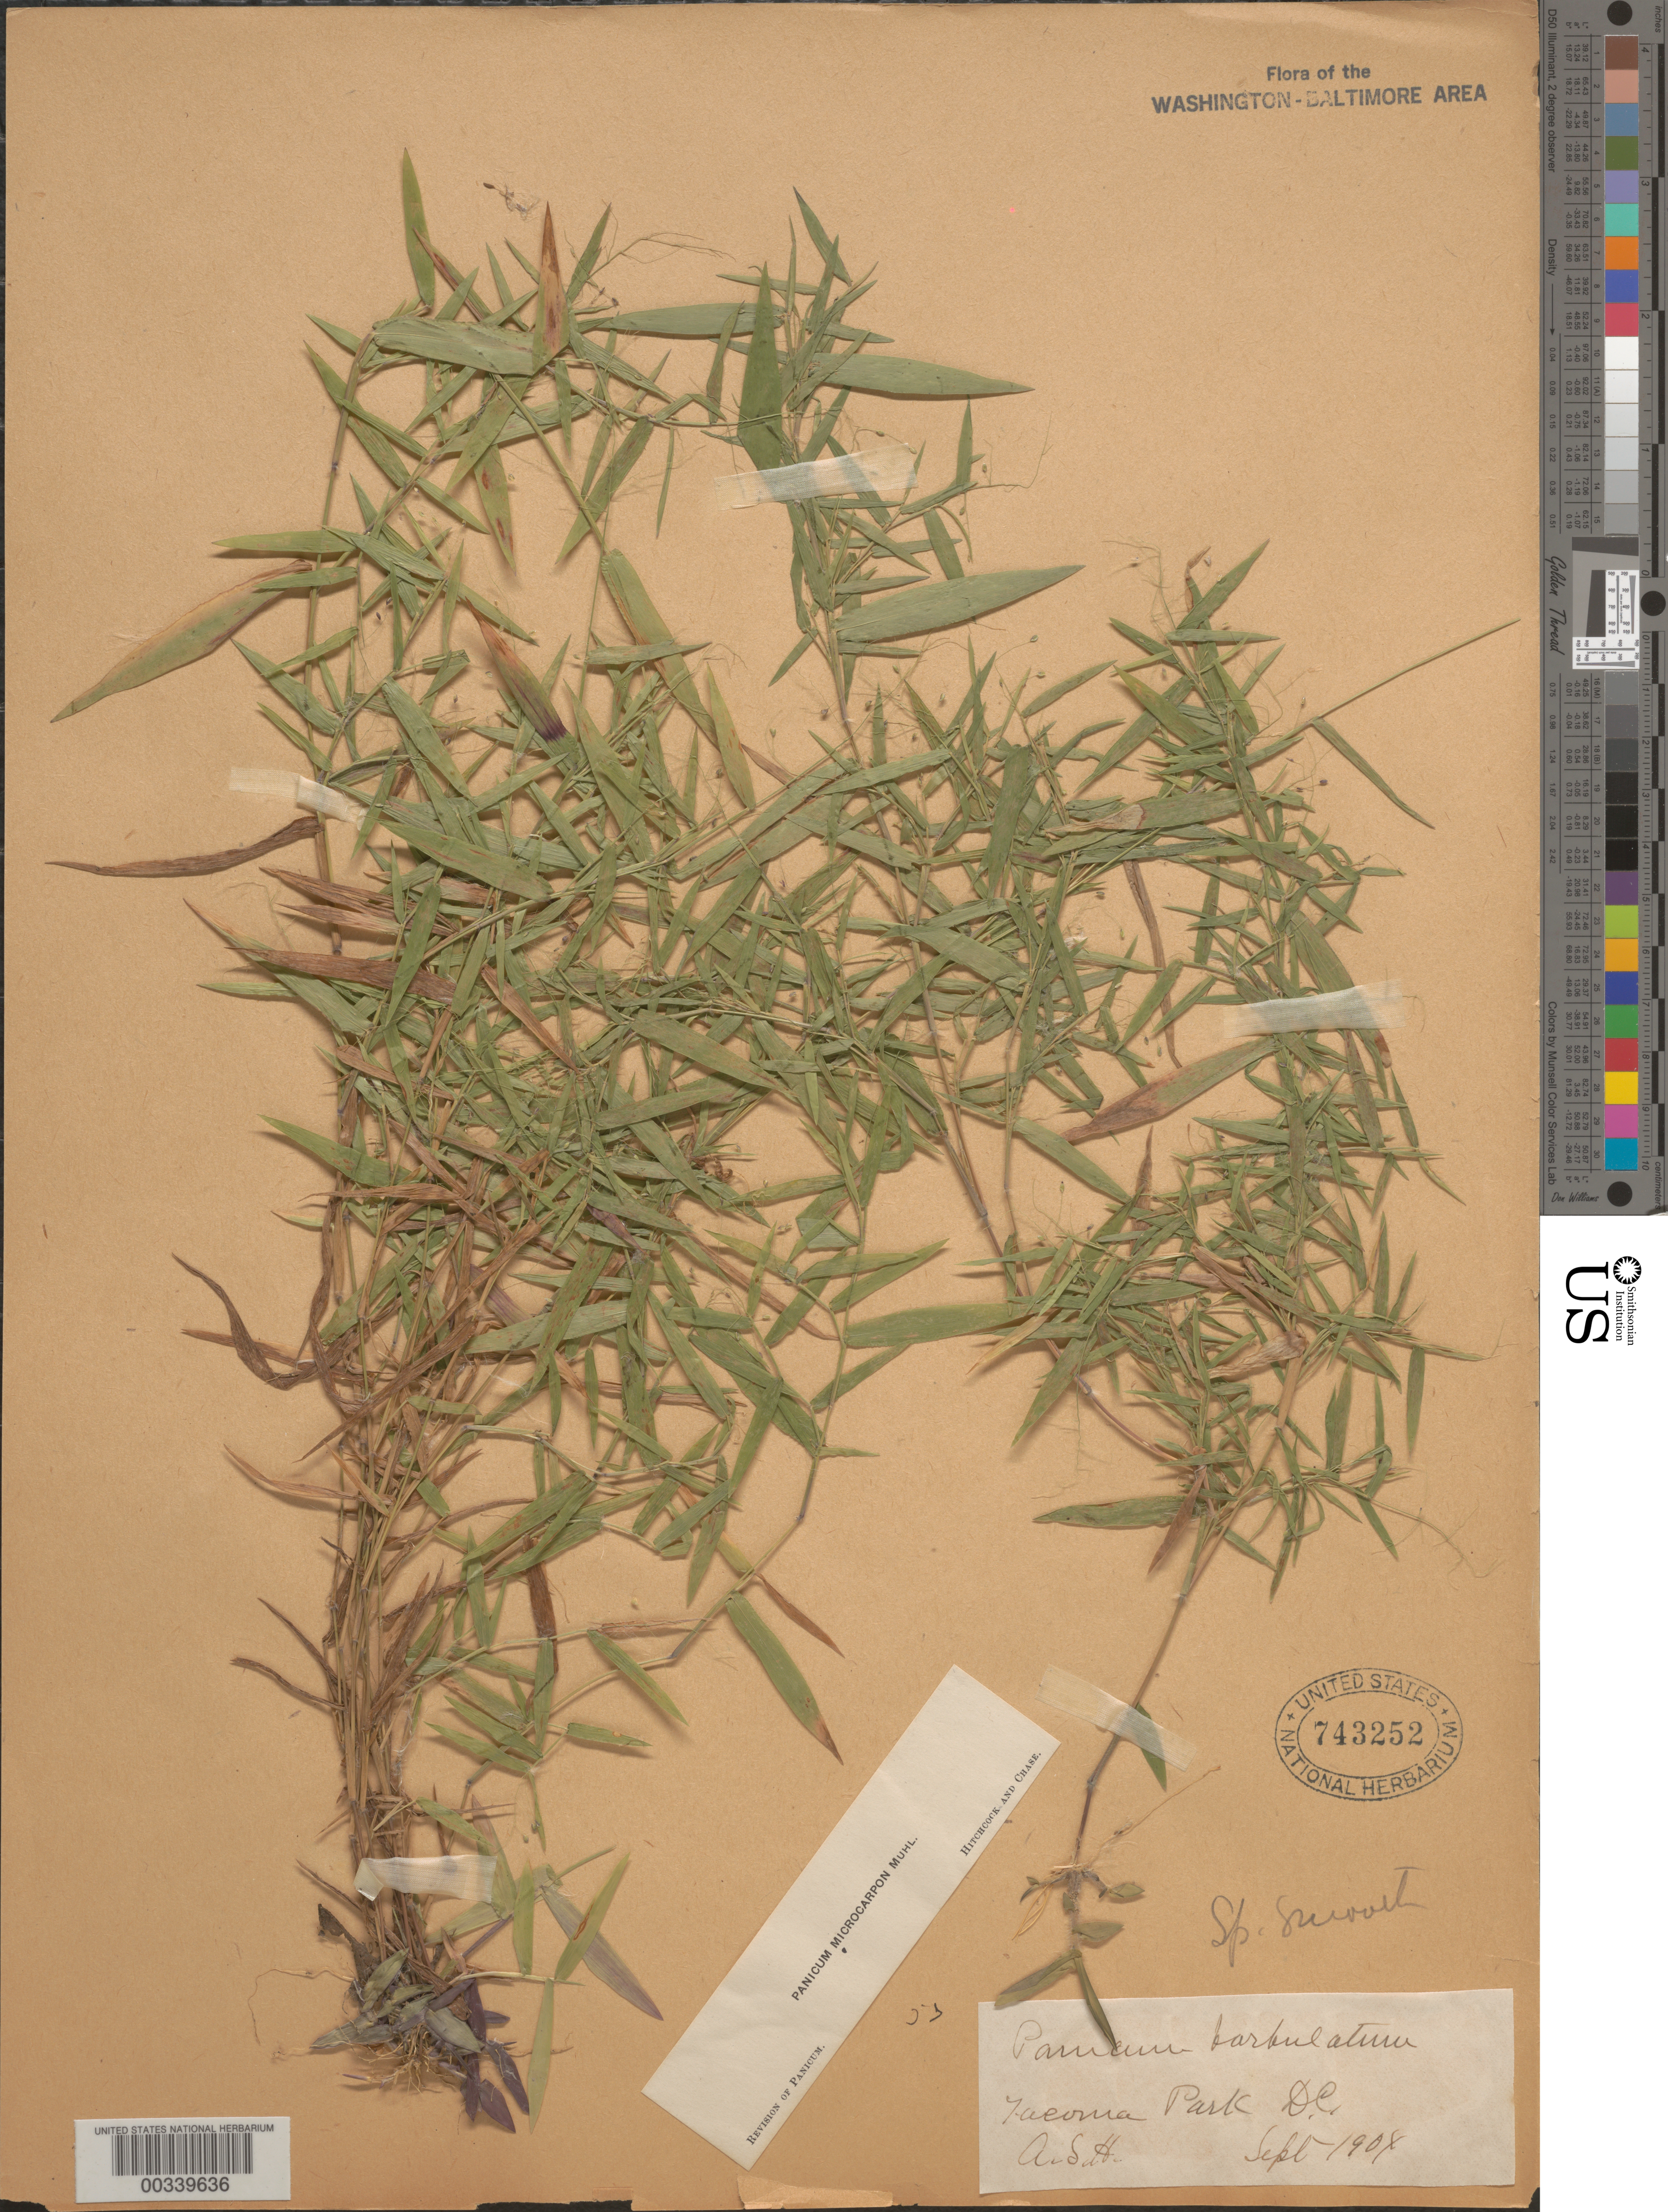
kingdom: Plantae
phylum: Tracheophyta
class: Liliopsida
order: Poales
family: Poaceae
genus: Dichanthelium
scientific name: Dichanthelium dichotomum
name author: (L.) Gould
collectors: A. S. Hitchcock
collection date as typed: Sep 1904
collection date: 1904-09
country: United States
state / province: District of Columbia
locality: Takoma Park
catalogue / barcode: US 743252